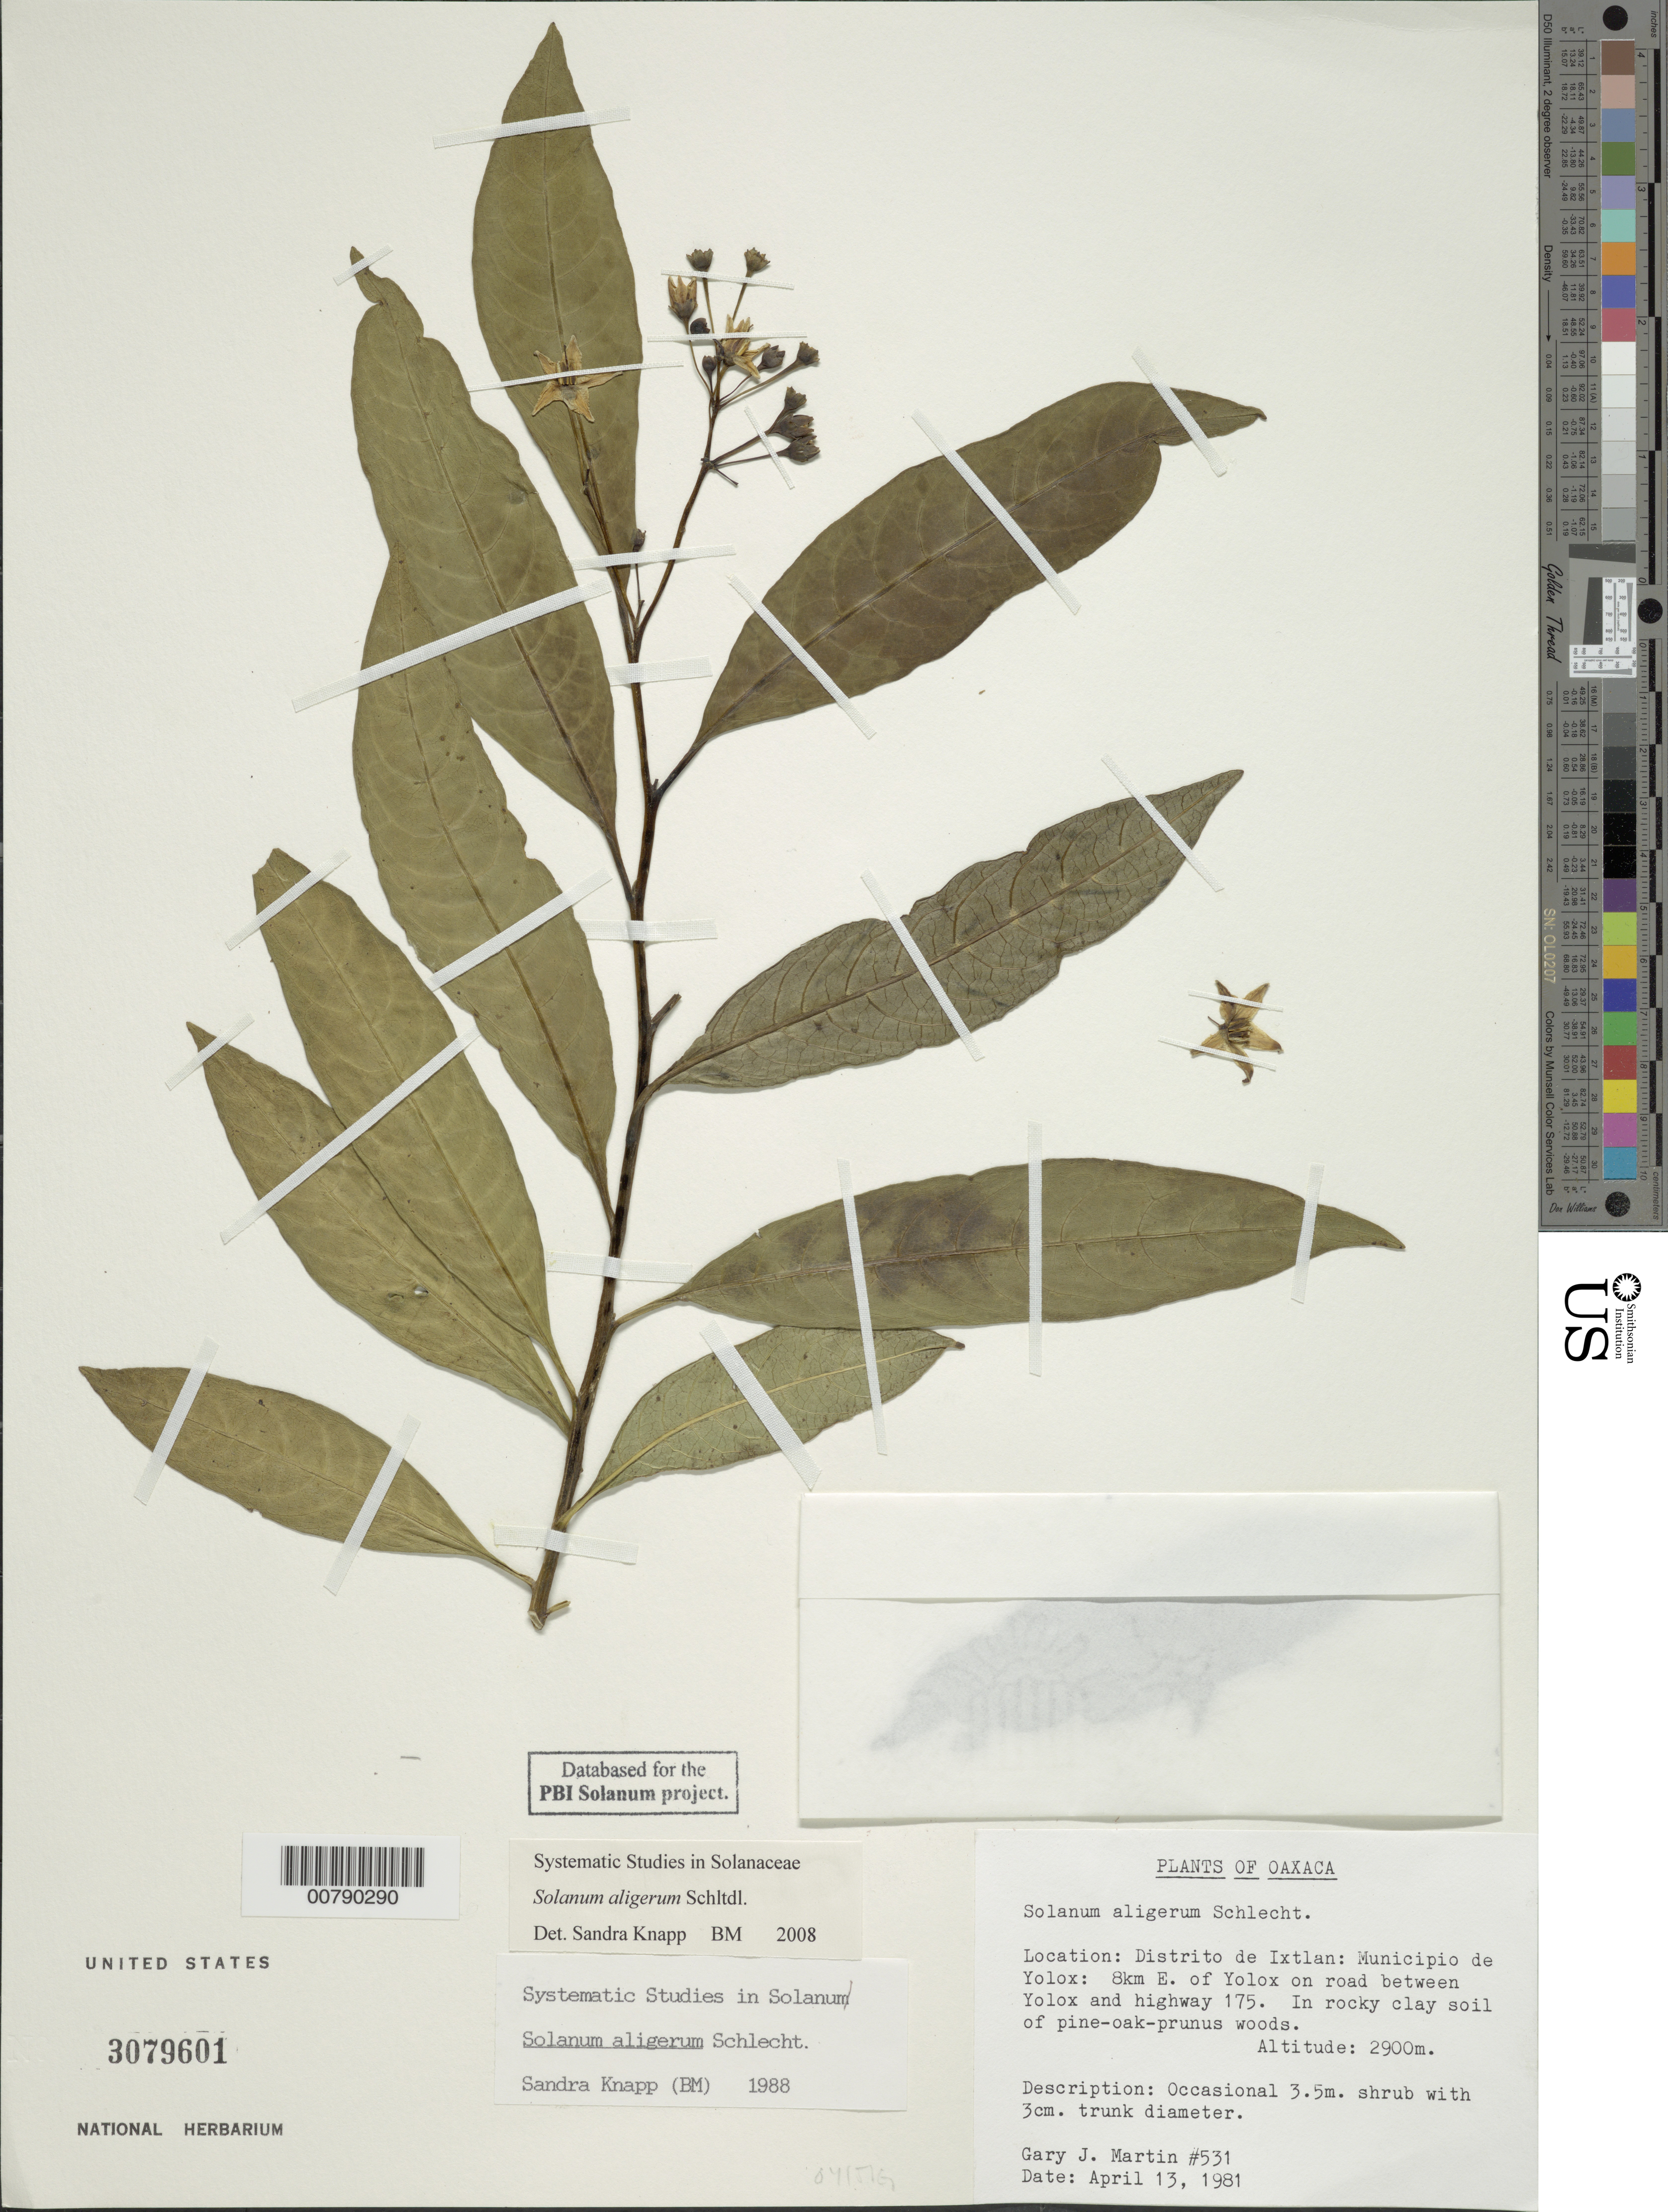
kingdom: Plantae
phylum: Tracheophyta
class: Magnoliopsida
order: Solanales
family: Solanaceae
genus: Solanum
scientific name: Solanum aligerum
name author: Schltdl.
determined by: Knapp, S. D.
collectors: G. J. Martin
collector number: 531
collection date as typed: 13 Apr 1981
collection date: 1981-04-13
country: Mexico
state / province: Oaxaca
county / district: Yolox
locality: Distr. Ixtlan. 8 km of Yolox on road between Yolox and highway 175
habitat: in rocky clay soil of pine-oak-prunus woods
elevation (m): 2900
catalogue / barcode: US 3079601